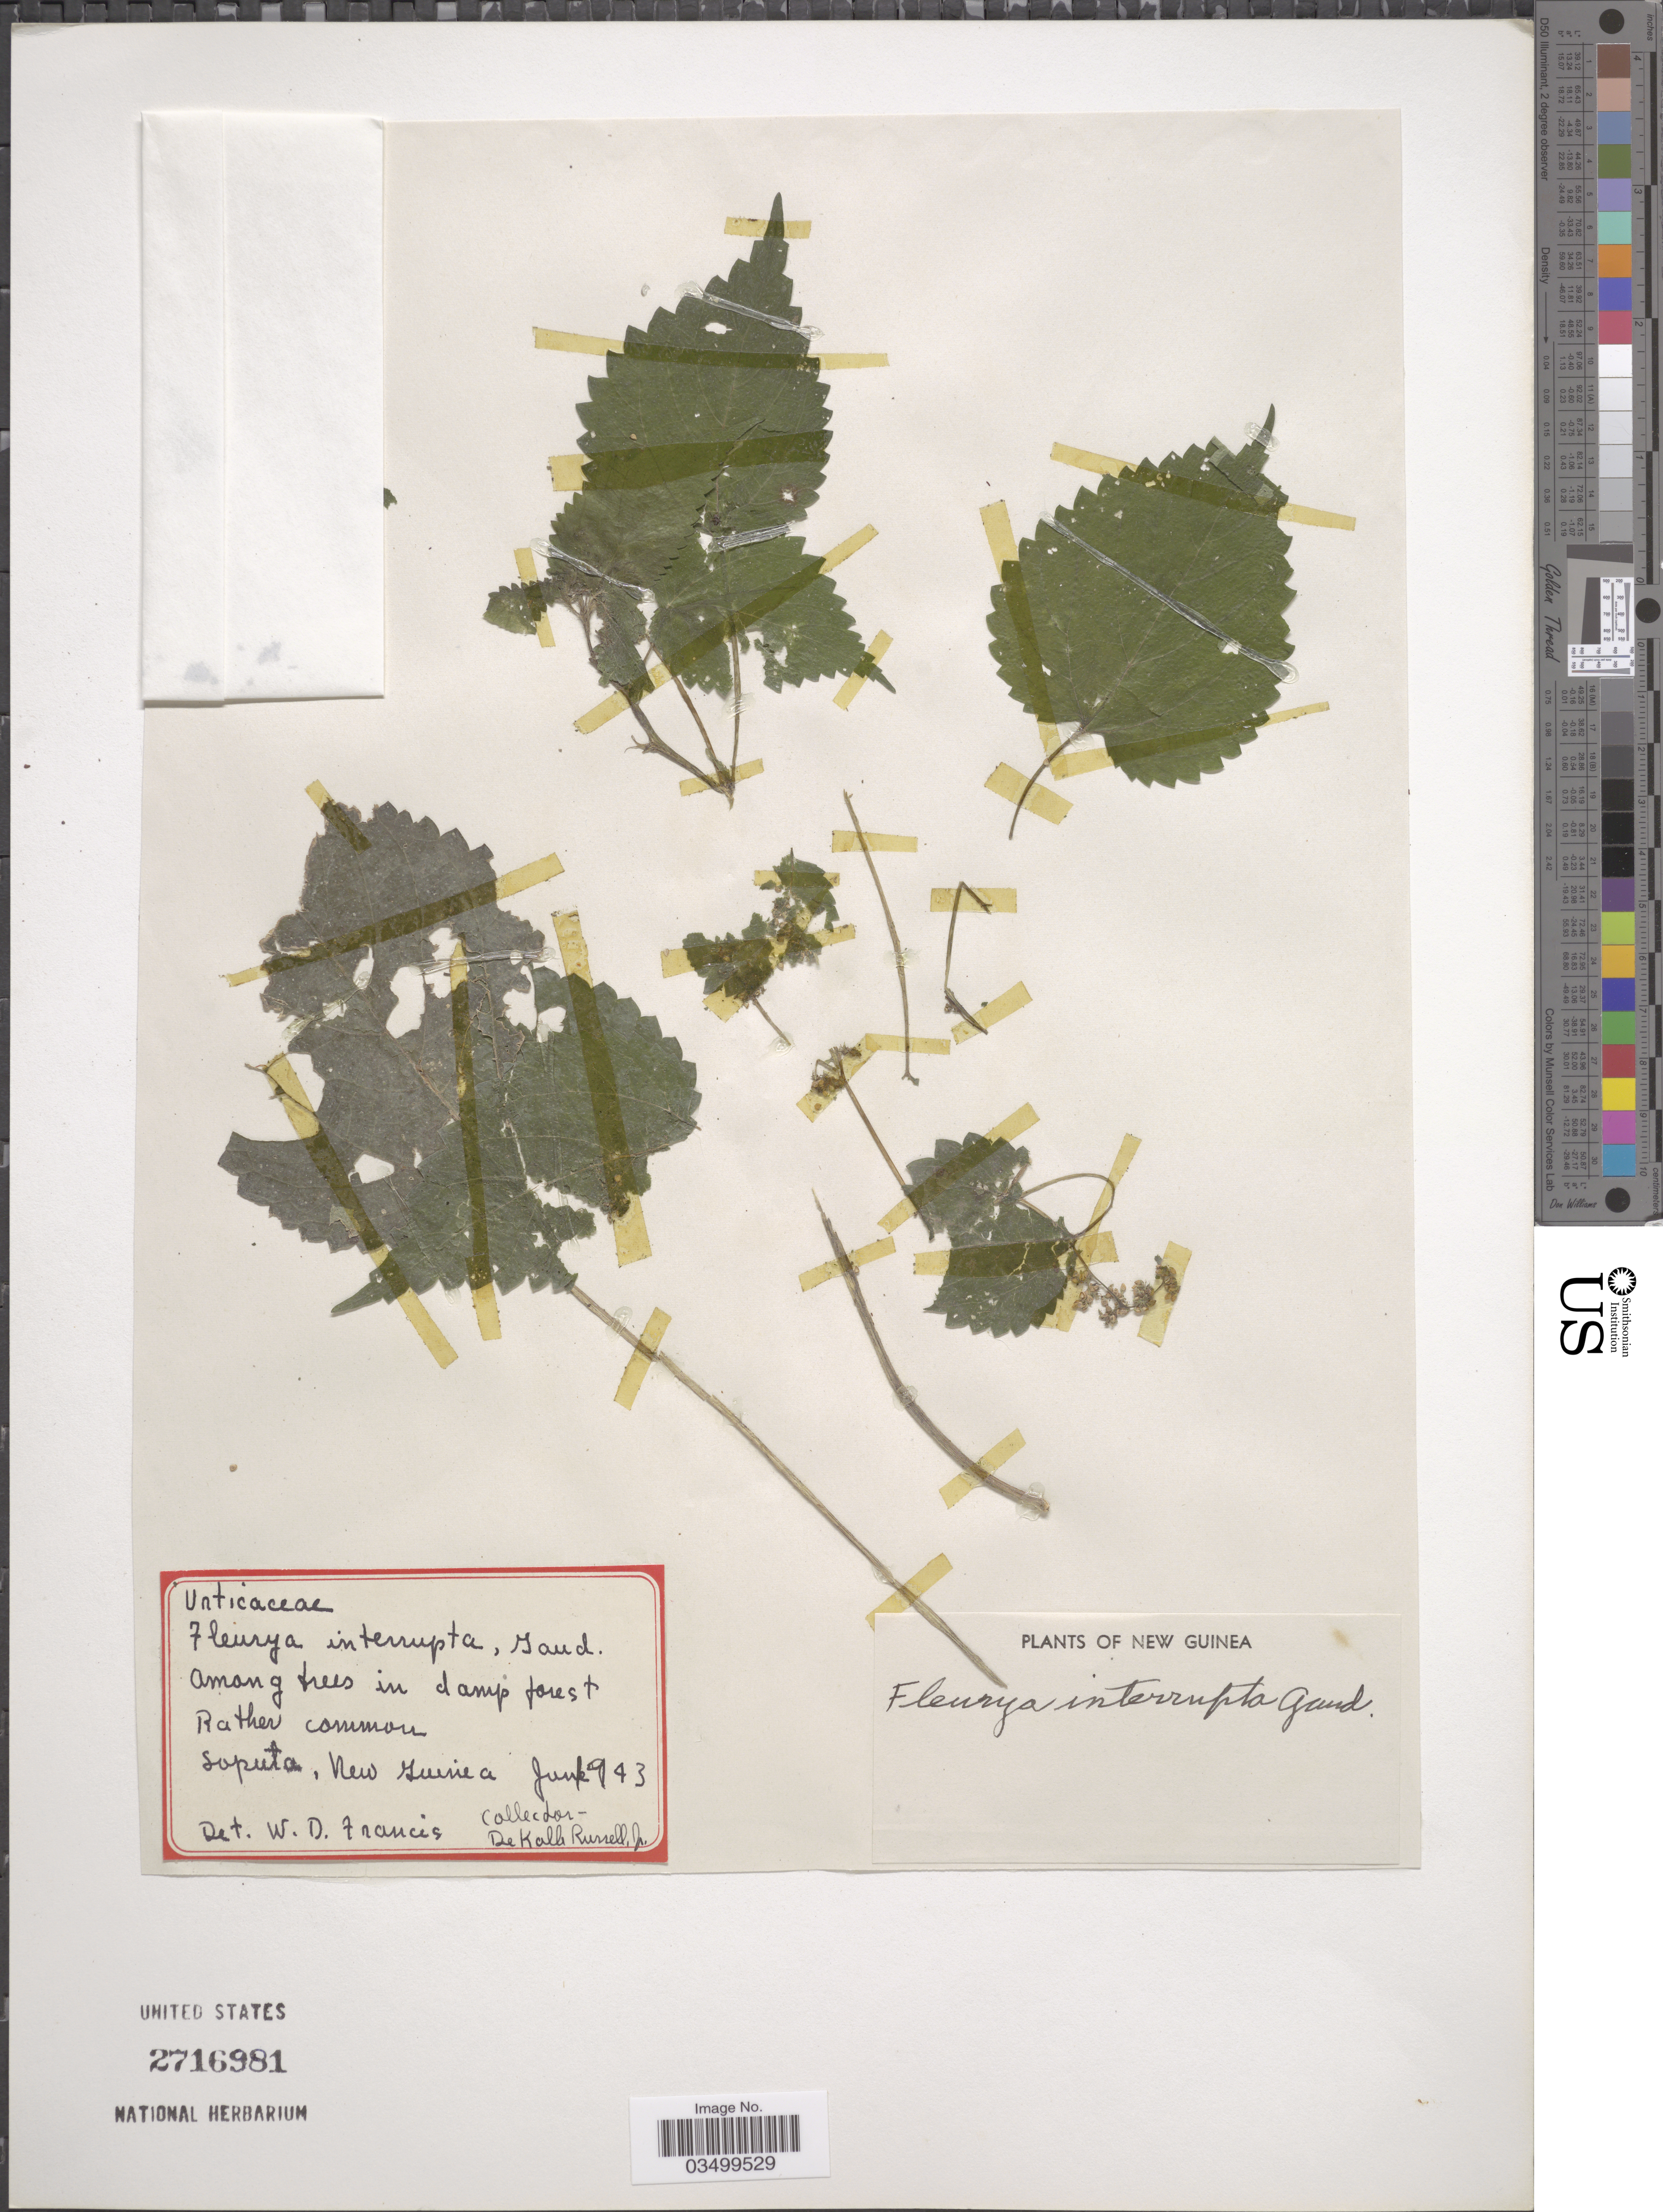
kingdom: Plantae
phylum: Tracheophyta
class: Magnoliopsida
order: Rosales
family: Urticaceae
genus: Laportea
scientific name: Laportea interrupta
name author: (L.) Chew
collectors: D. K. Russell Jr.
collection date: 1943-06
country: Papua New Guinea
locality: Soputa, New Guinea.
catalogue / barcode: US 2716981